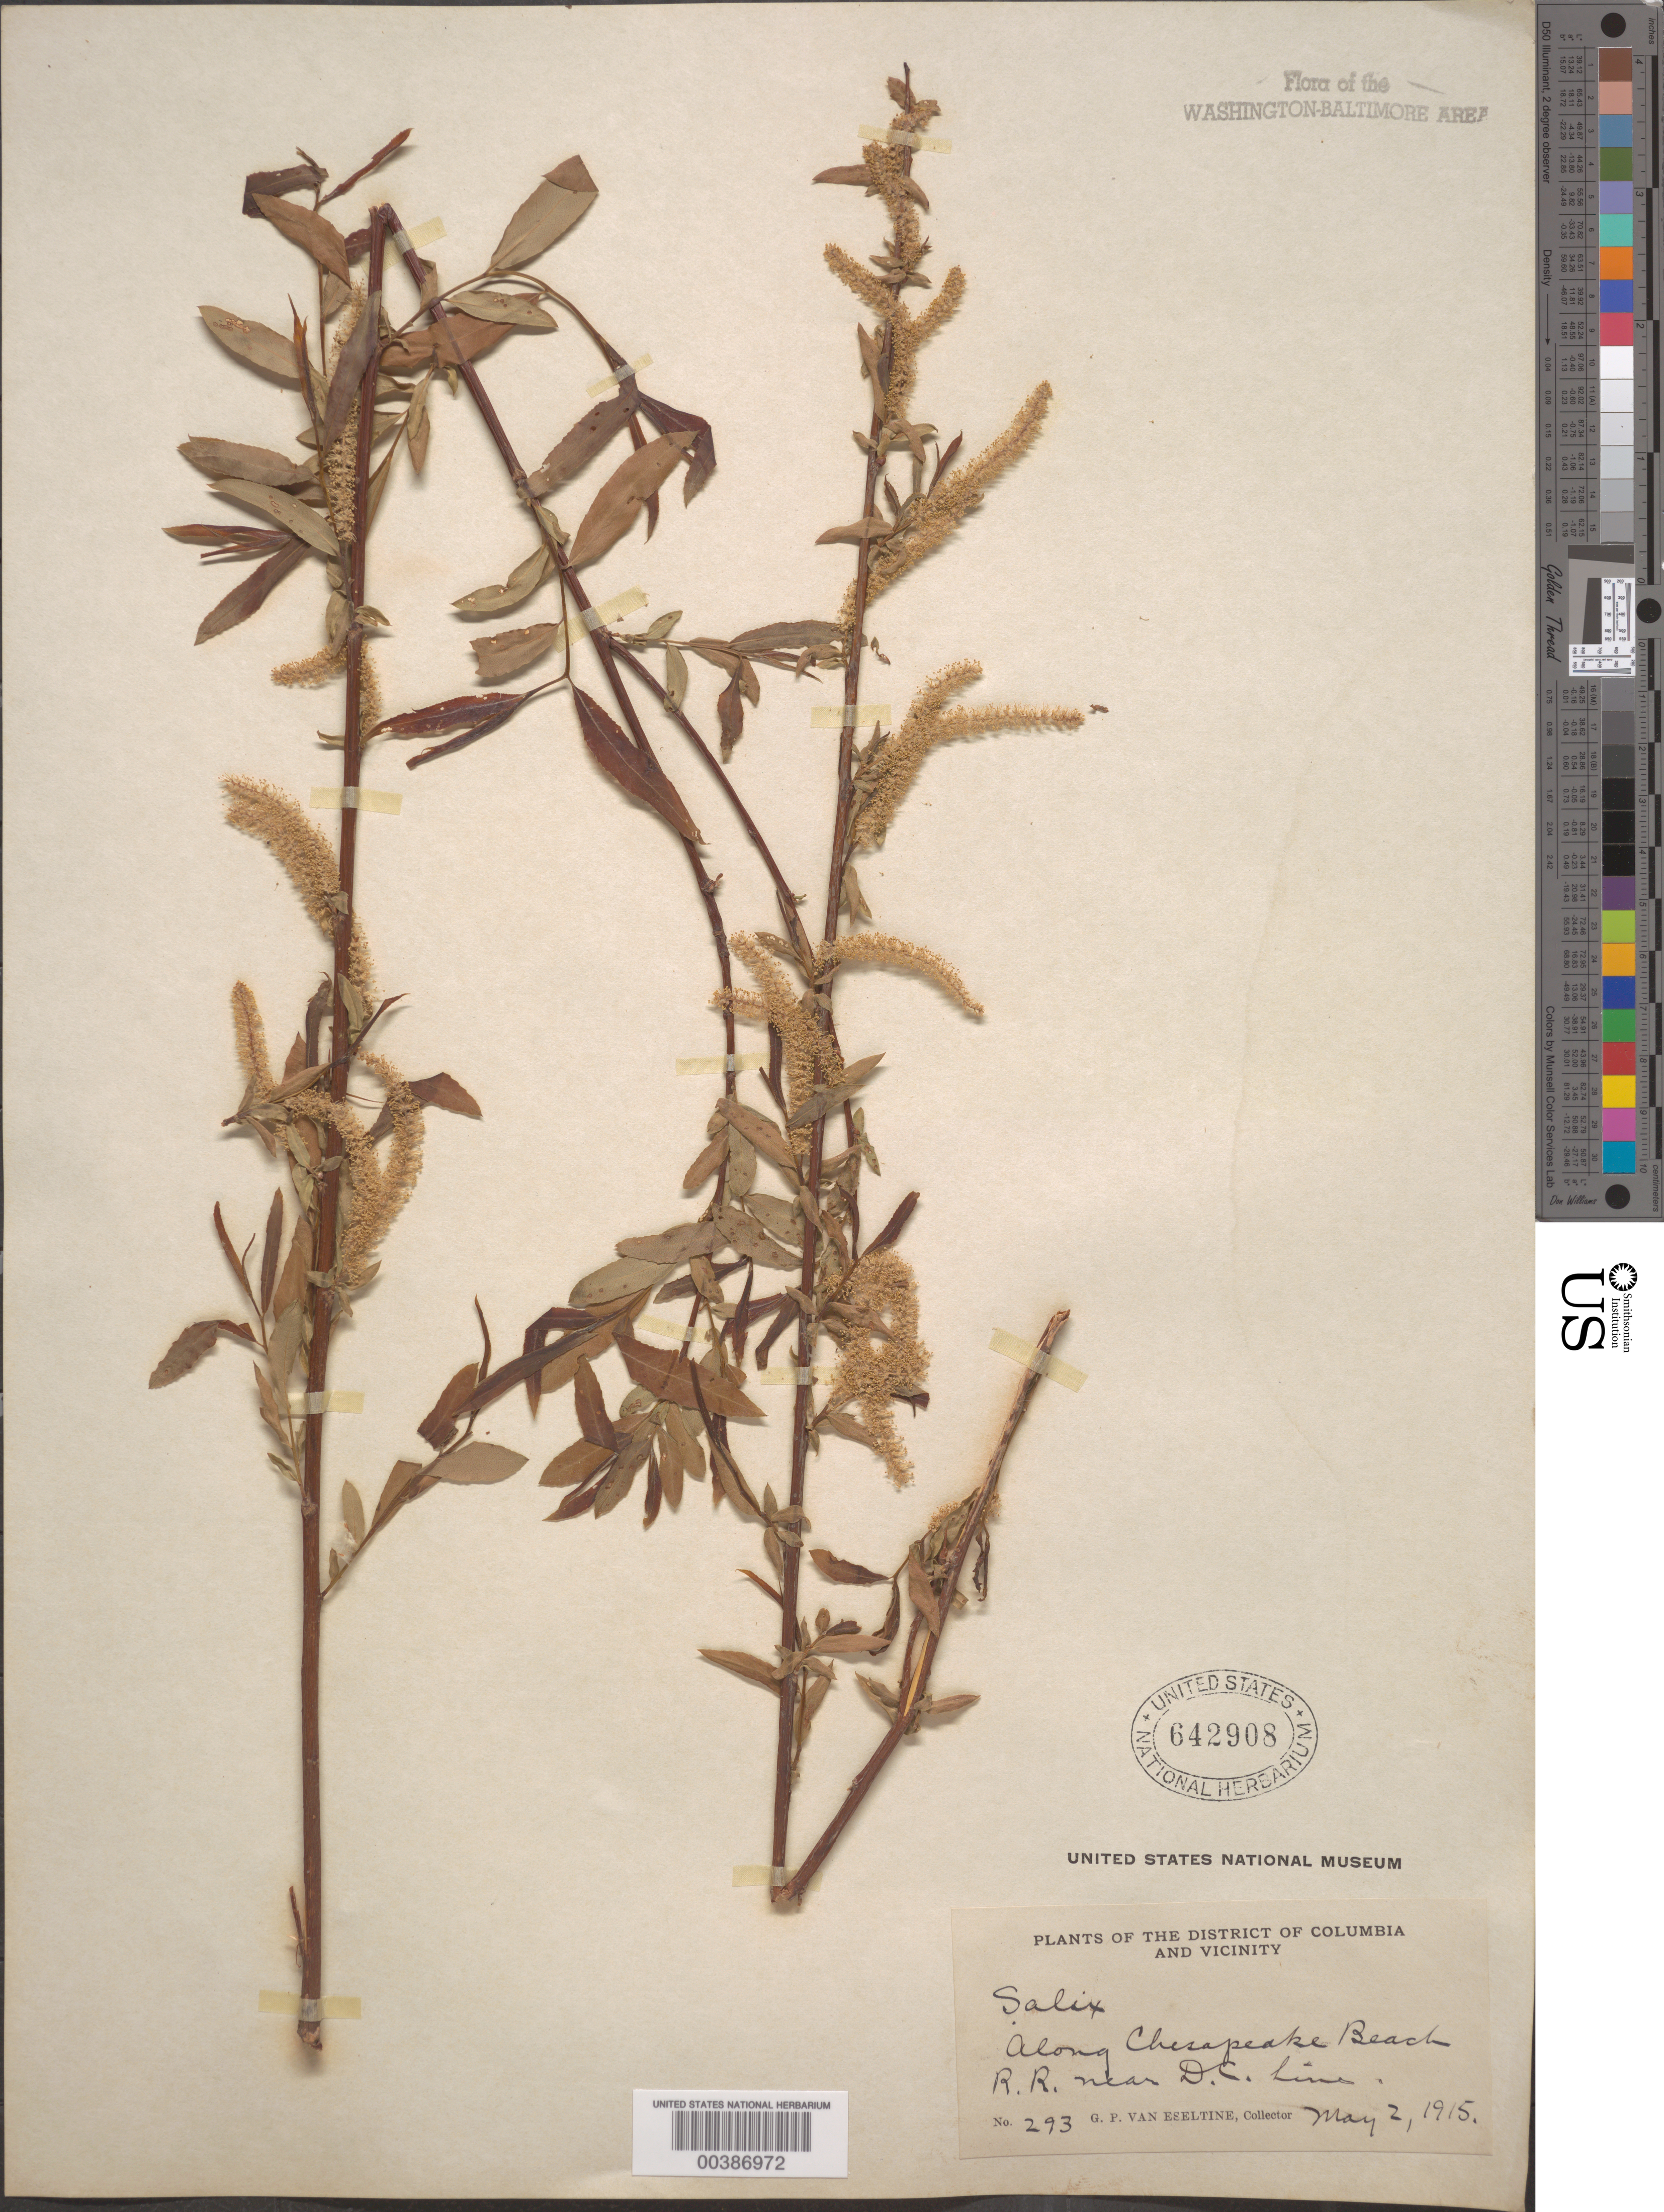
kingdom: Plantae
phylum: Tracheophyta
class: Magnoliopsida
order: Malpighiales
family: Salicaceae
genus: Salix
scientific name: Salix nigra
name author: Marshall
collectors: G. P. Van Eseltine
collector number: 293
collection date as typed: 02 May 1915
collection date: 1915-05-02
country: United States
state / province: District of Columbia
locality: Chesapeake Beach railroad, near DC Line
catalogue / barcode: US 642908